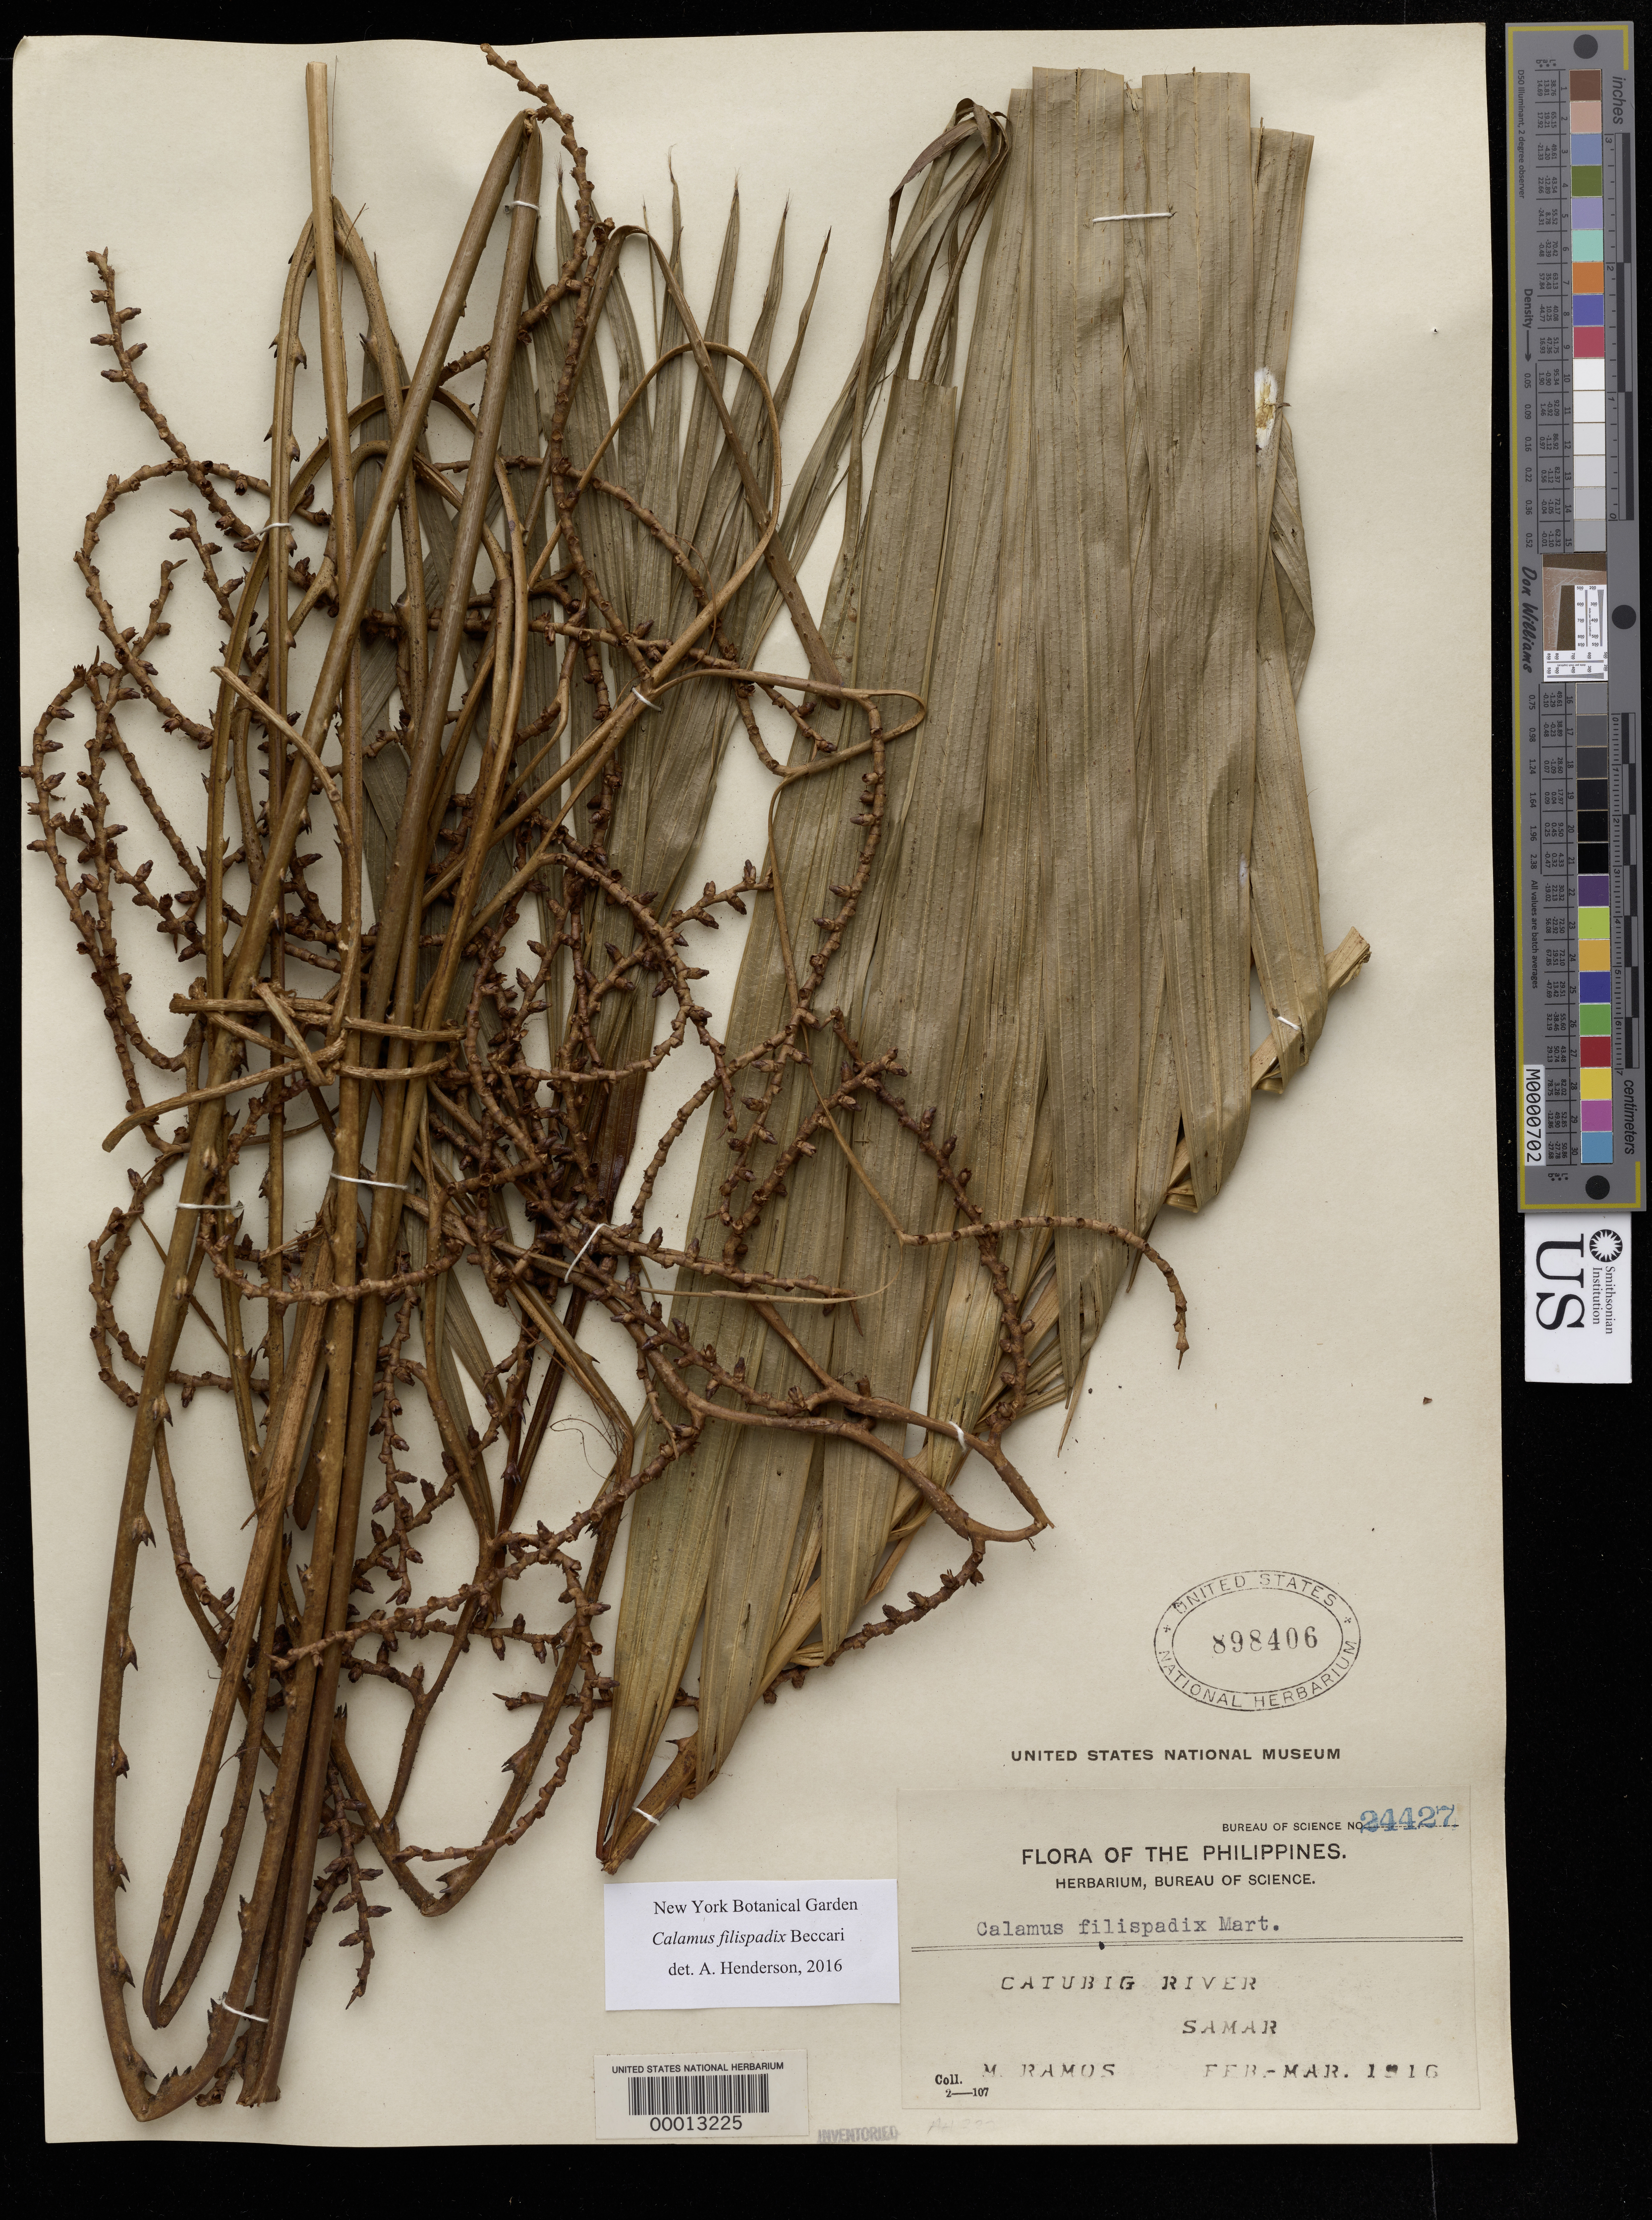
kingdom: Plantae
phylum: Tracheophyta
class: Liliopsida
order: Arecales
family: Arecaceae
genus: Calamus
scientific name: Calamus filispadix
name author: Becc.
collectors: M. Ramos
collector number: Bureau of Science No. 24427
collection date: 1916-02/1916-03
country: Philippines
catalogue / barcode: US 898406